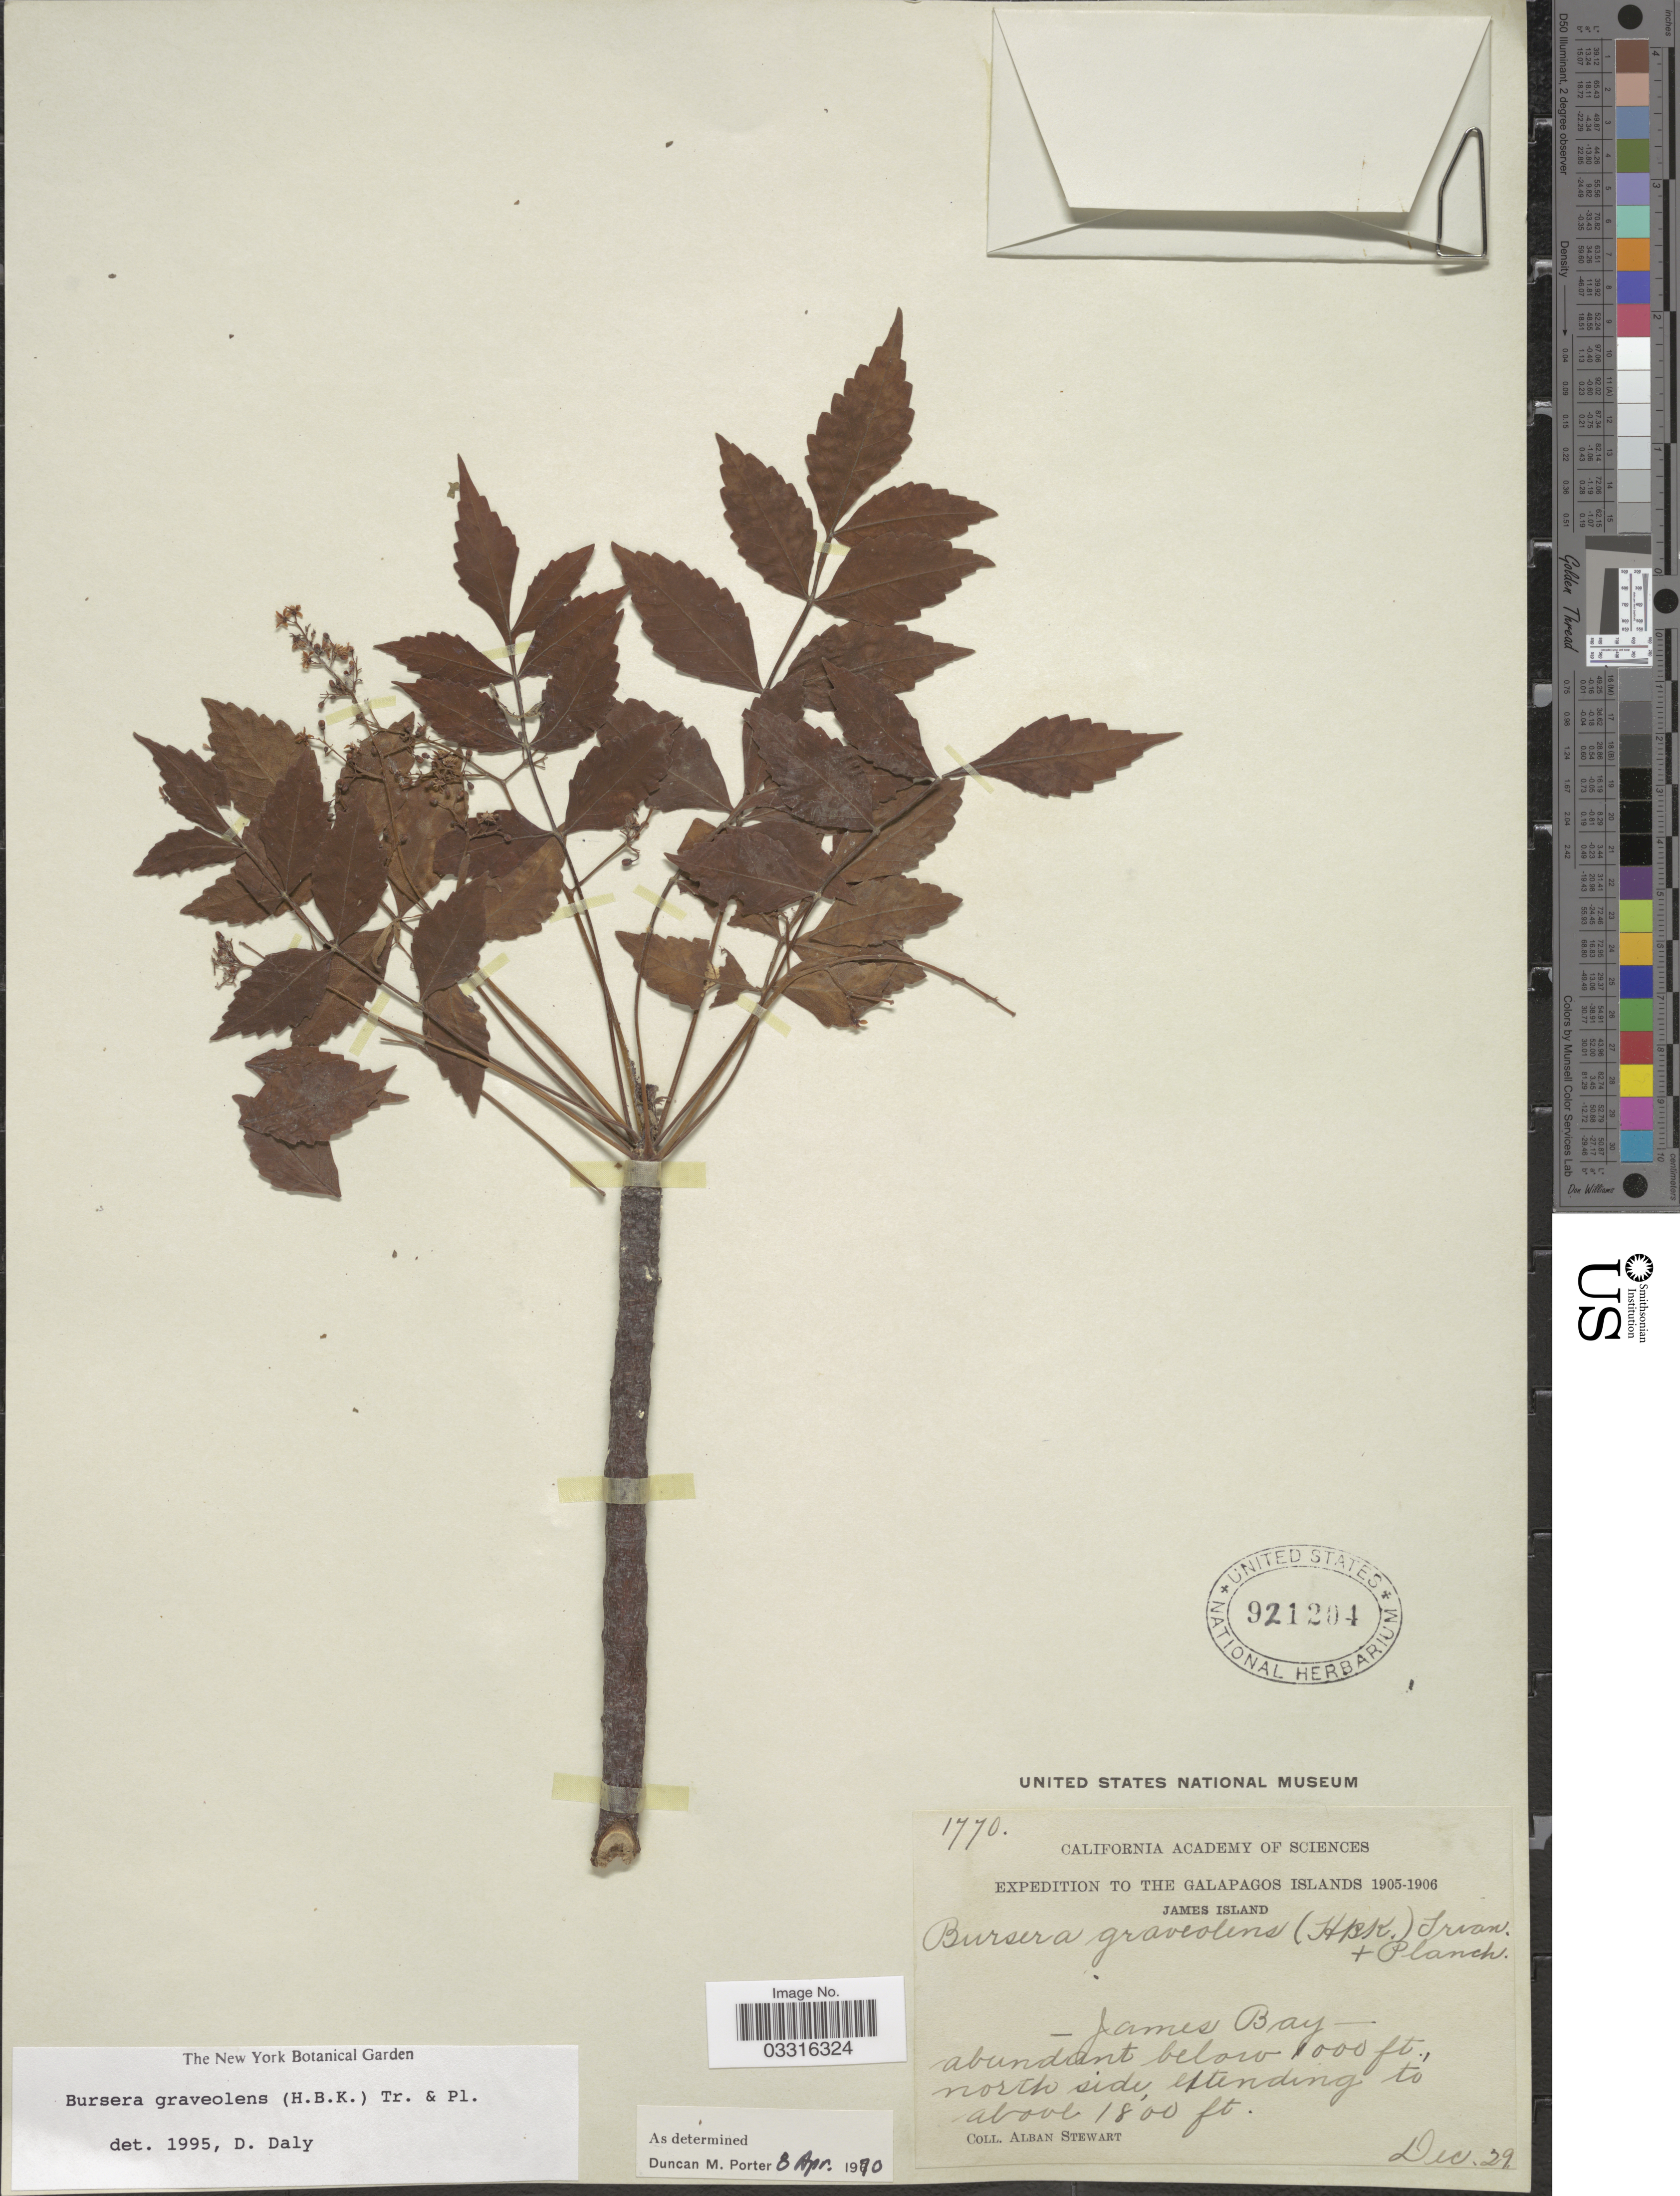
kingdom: Plantae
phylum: Tracheophyta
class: Magnoliopsida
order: Sapindales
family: Burseraceae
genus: Bursera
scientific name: Bursera graveolens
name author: (Kunth) Triana & Planch.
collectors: A. Stewart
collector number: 1770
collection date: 1905-12-29/1906-12-29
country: Ecuador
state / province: Colón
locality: The Galapagos Islands, James Island, James Bay.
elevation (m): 305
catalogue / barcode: US 921204